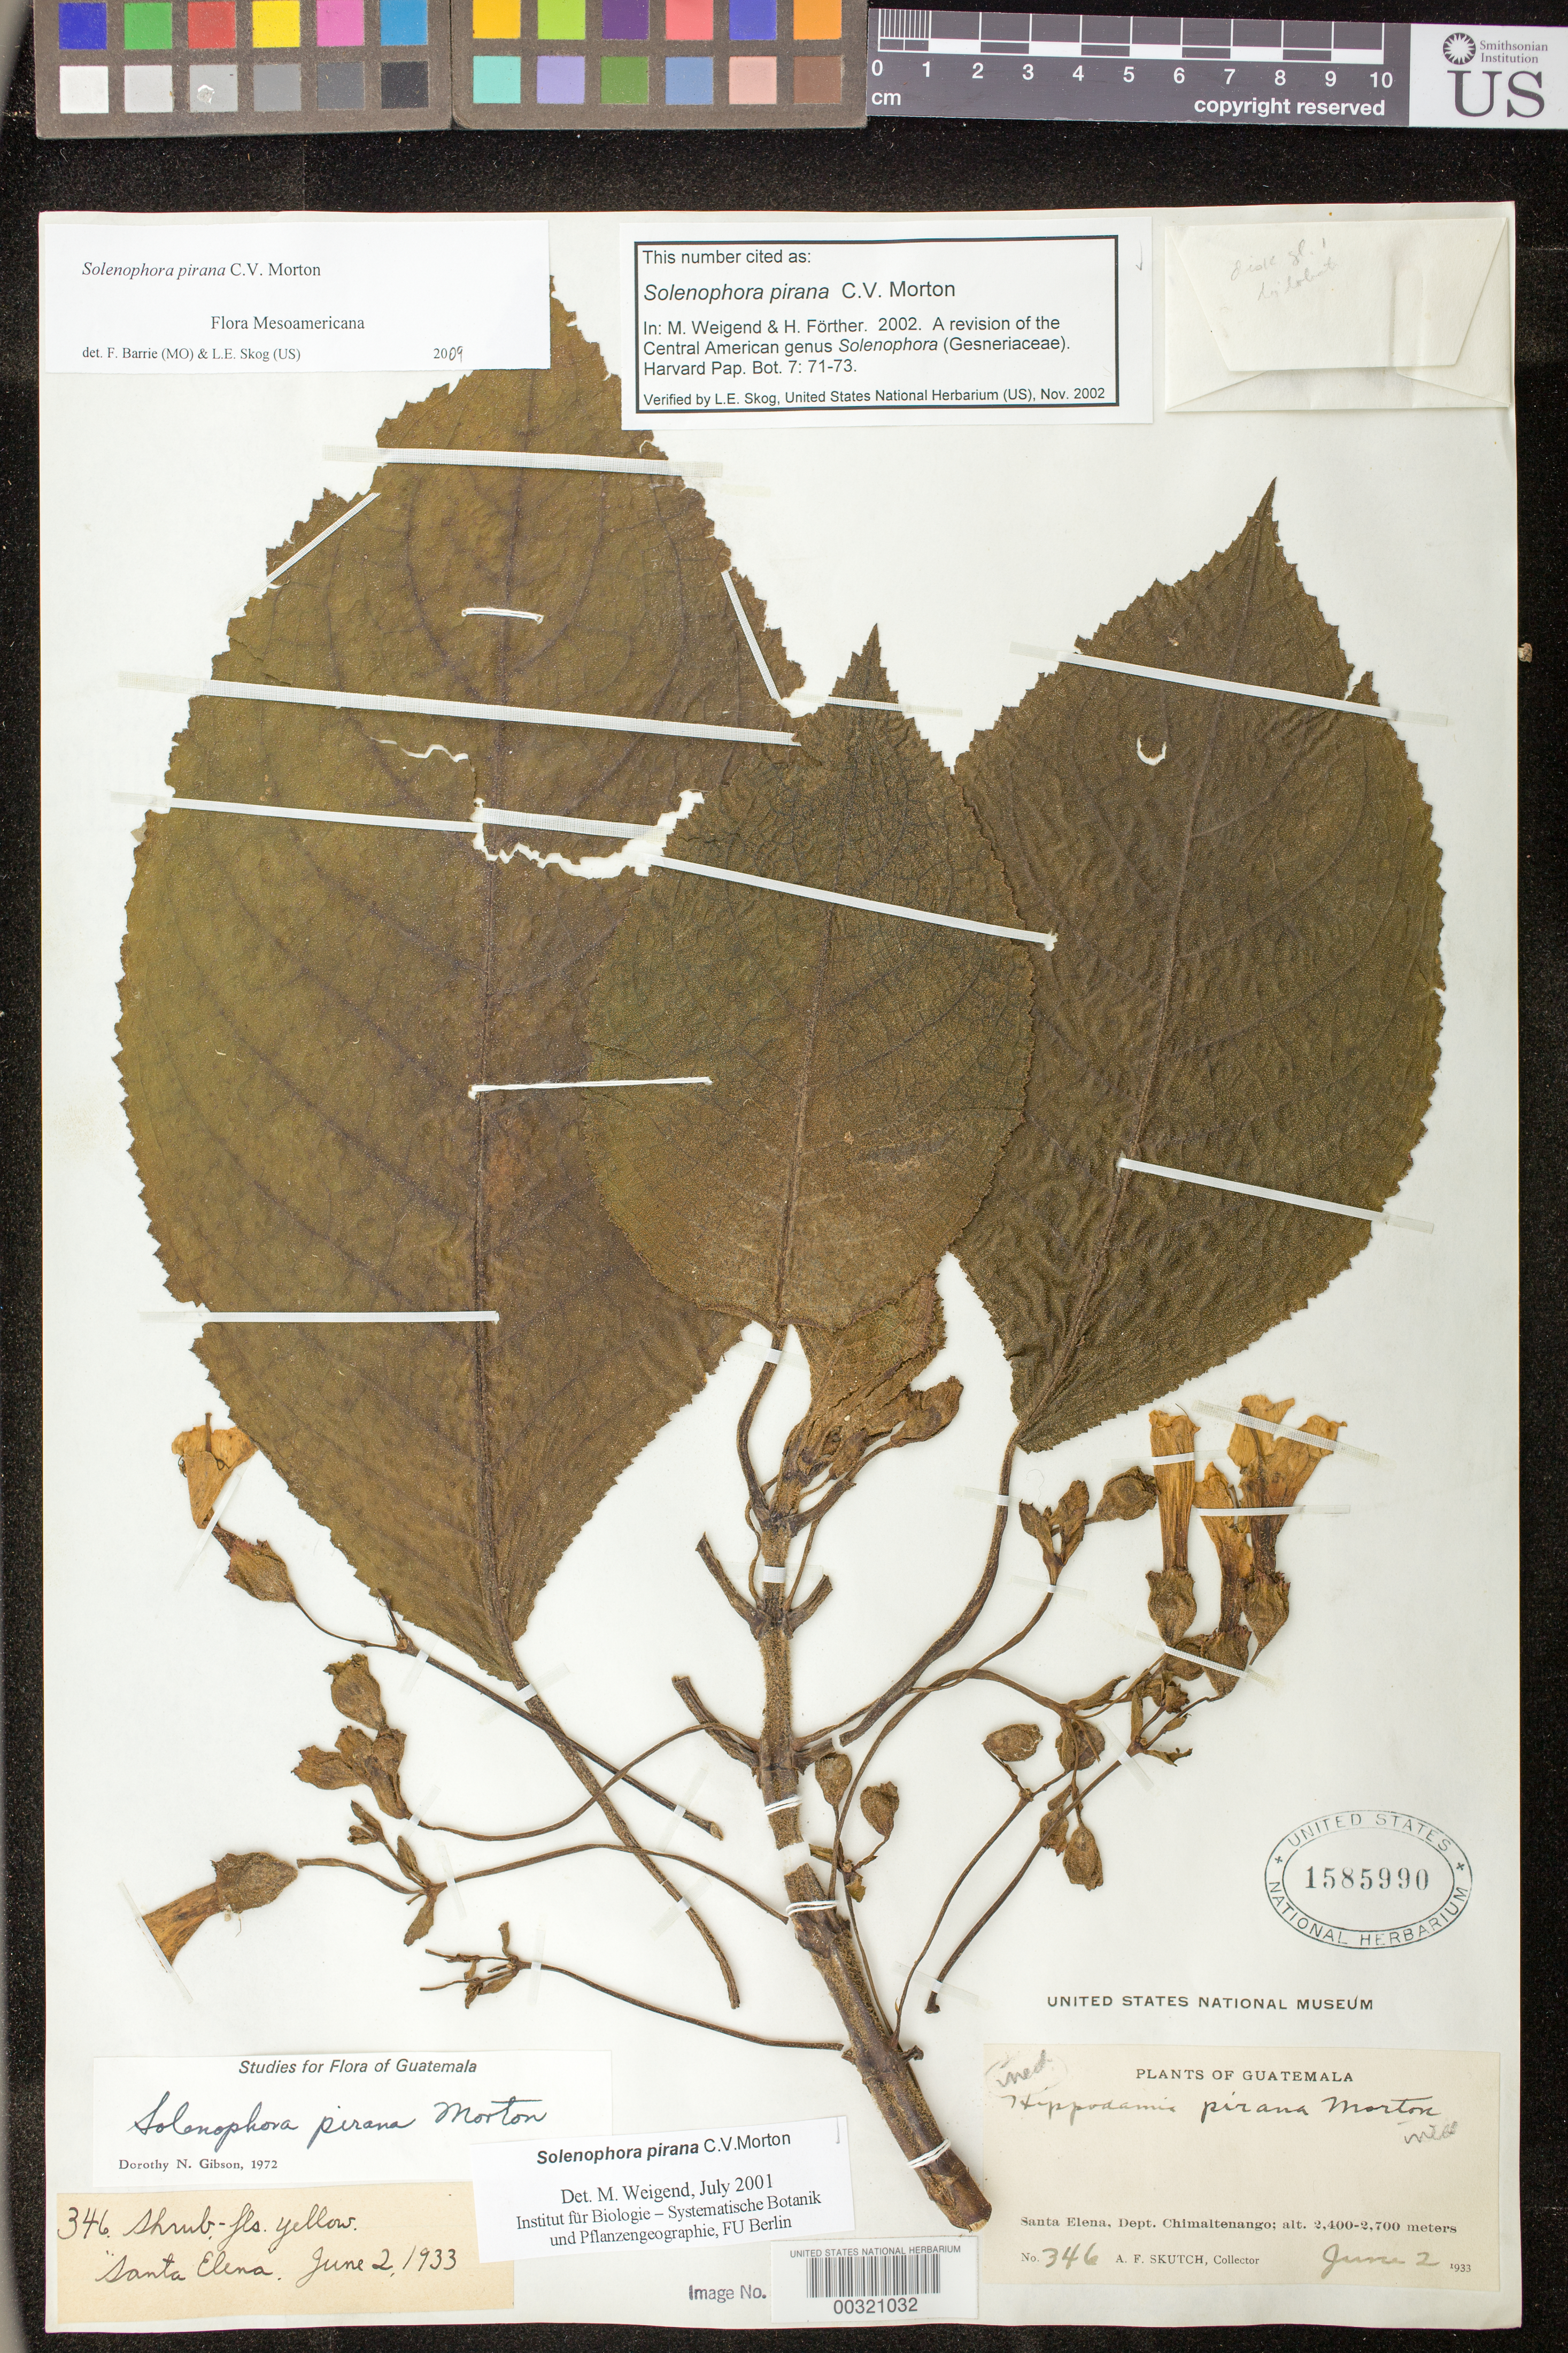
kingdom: Plantae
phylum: Tracheophyta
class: Magnoliopsida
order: Lamiales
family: Gesneriaceae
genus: Solenophora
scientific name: Solenophora pirana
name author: C.V. Morton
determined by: Weigend; Förther, Harald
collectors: A. F. Skutch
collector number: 346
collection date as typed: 02 Jun 1933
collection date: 1933-06-02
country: Guatemala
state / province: Chimaltenango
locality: Santa Elena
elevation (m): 2400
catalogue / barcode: US 1585990